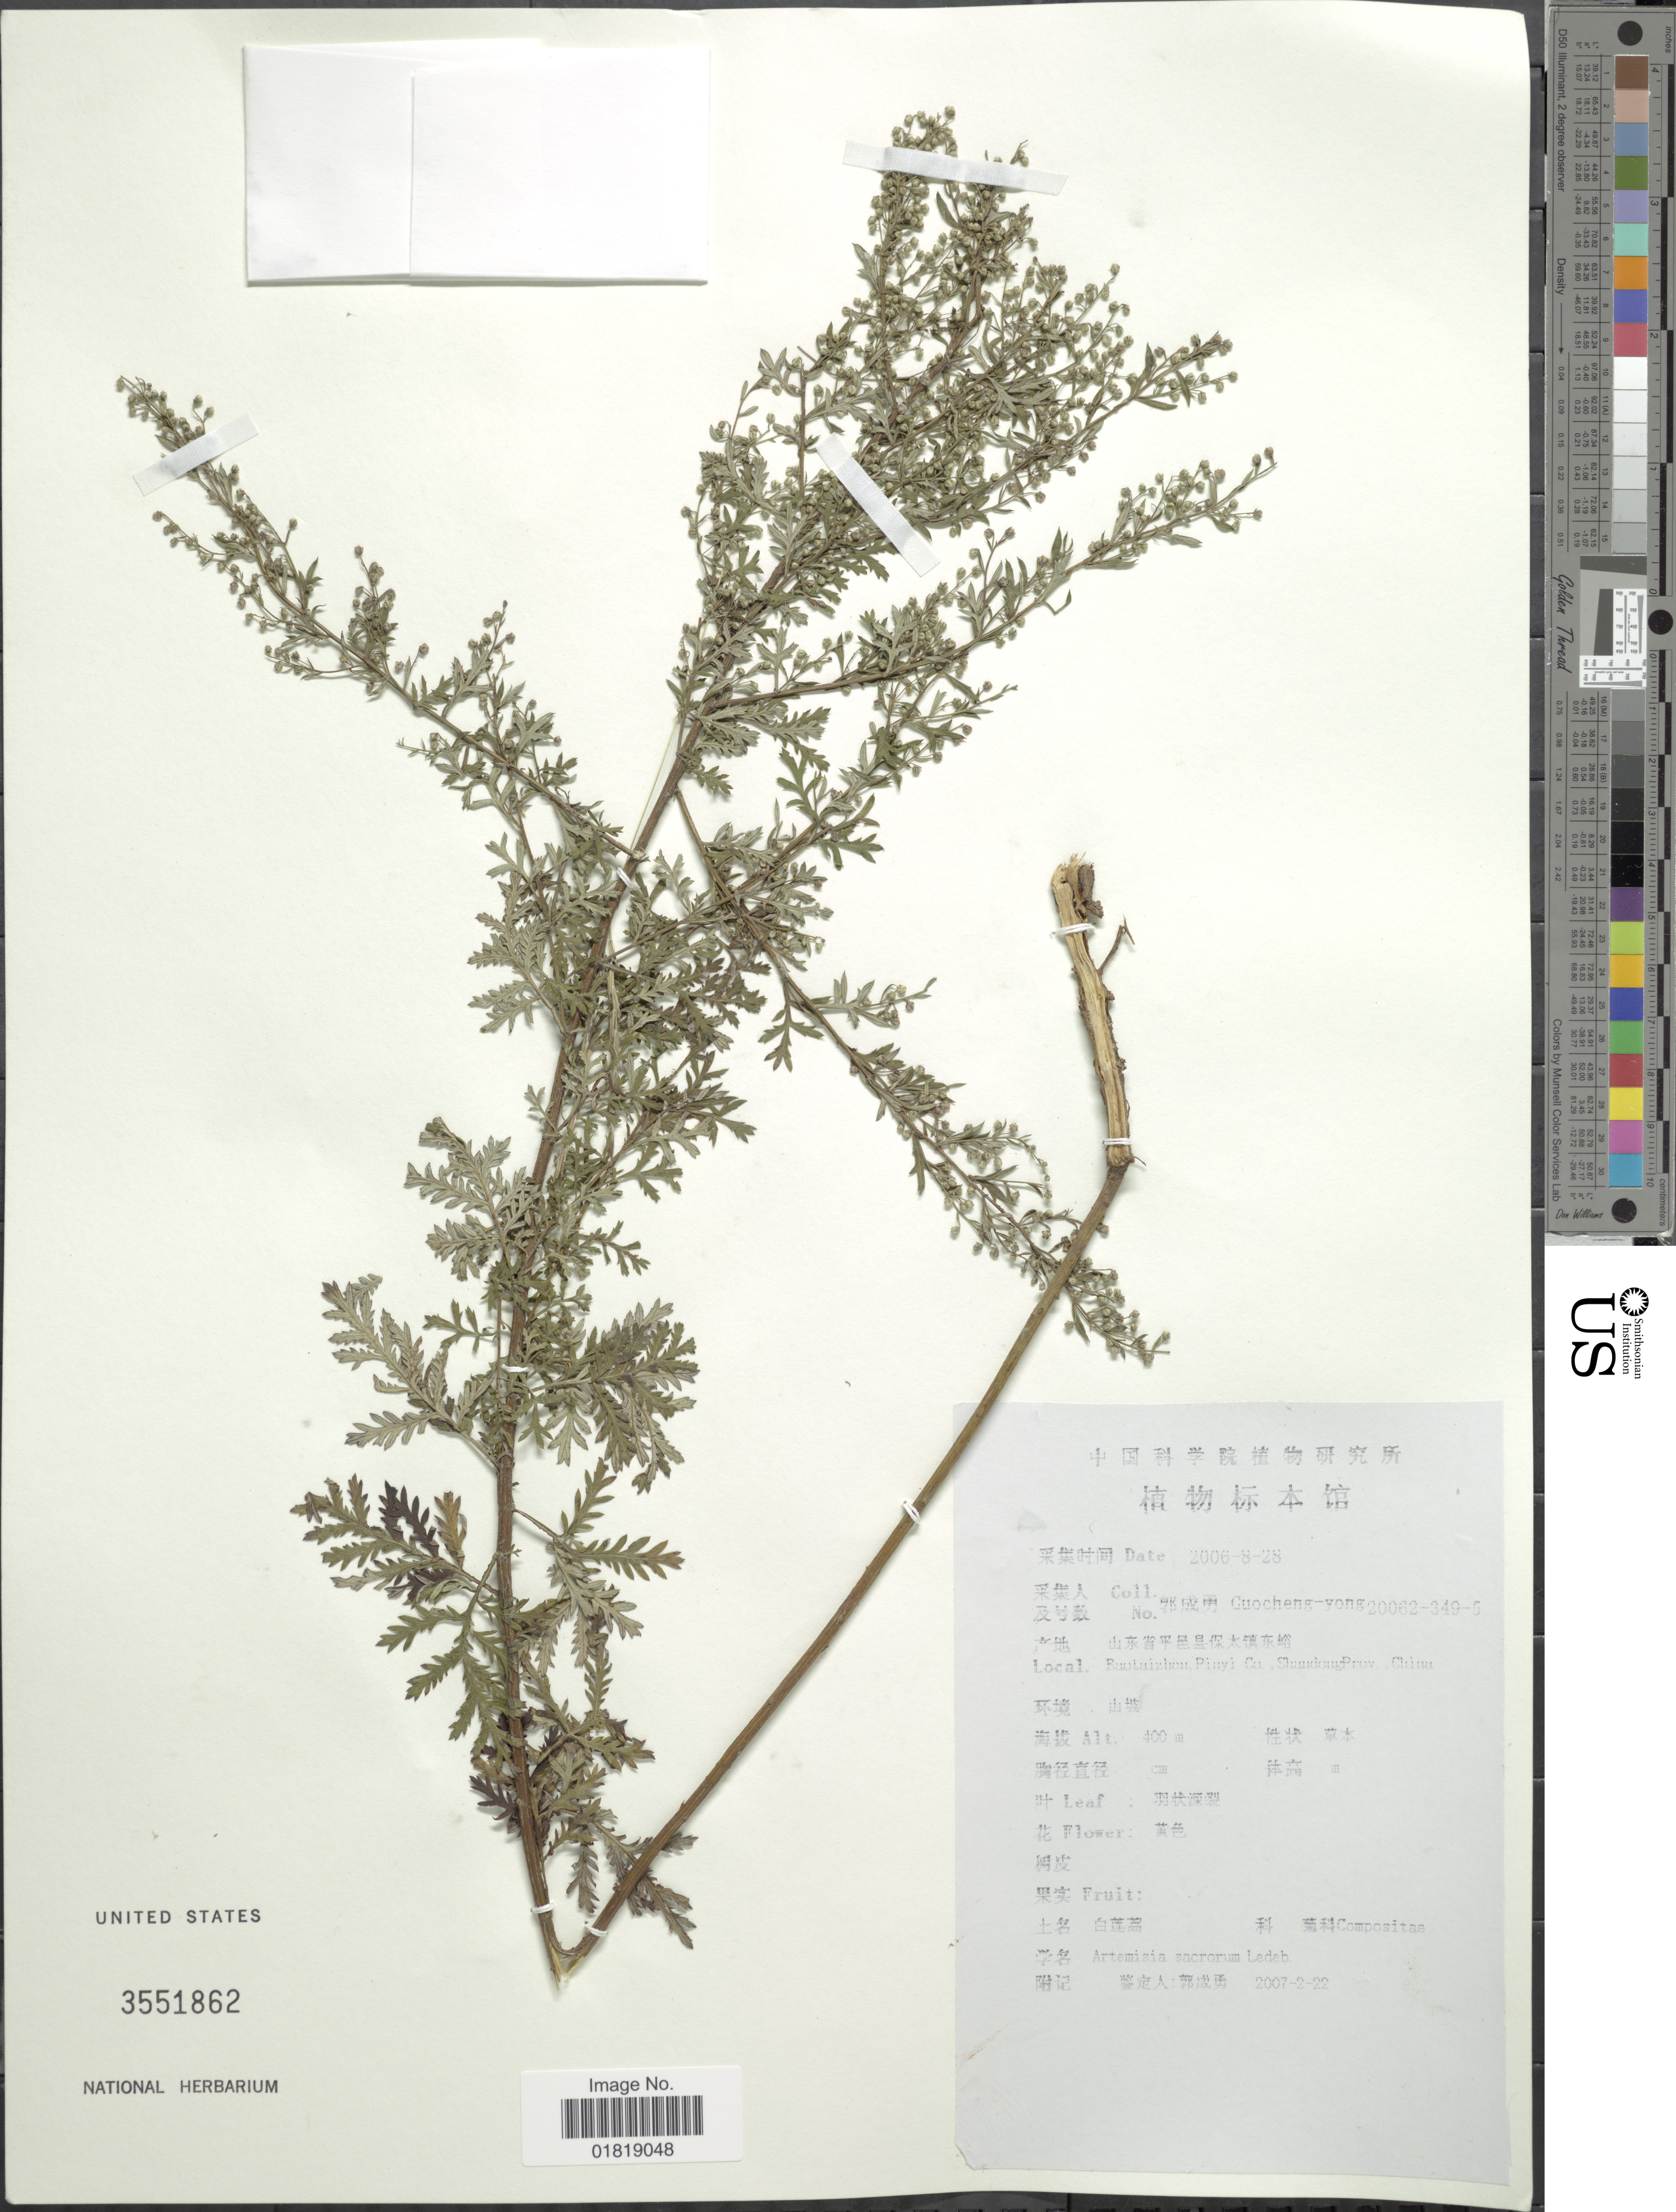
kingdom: Plantae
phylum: Tracheophyta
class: Magnoliopsida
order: Asterales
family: Asteraceae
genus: Artemisia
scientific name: Artemisia sacrorum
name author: Ledeb.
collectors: Guo cheng-yong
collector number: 20062-349-5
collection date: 2006-08-28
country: China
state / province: Shandong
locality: Raolazihen Pinyi Co.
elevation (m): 400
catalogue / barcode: US 3551862